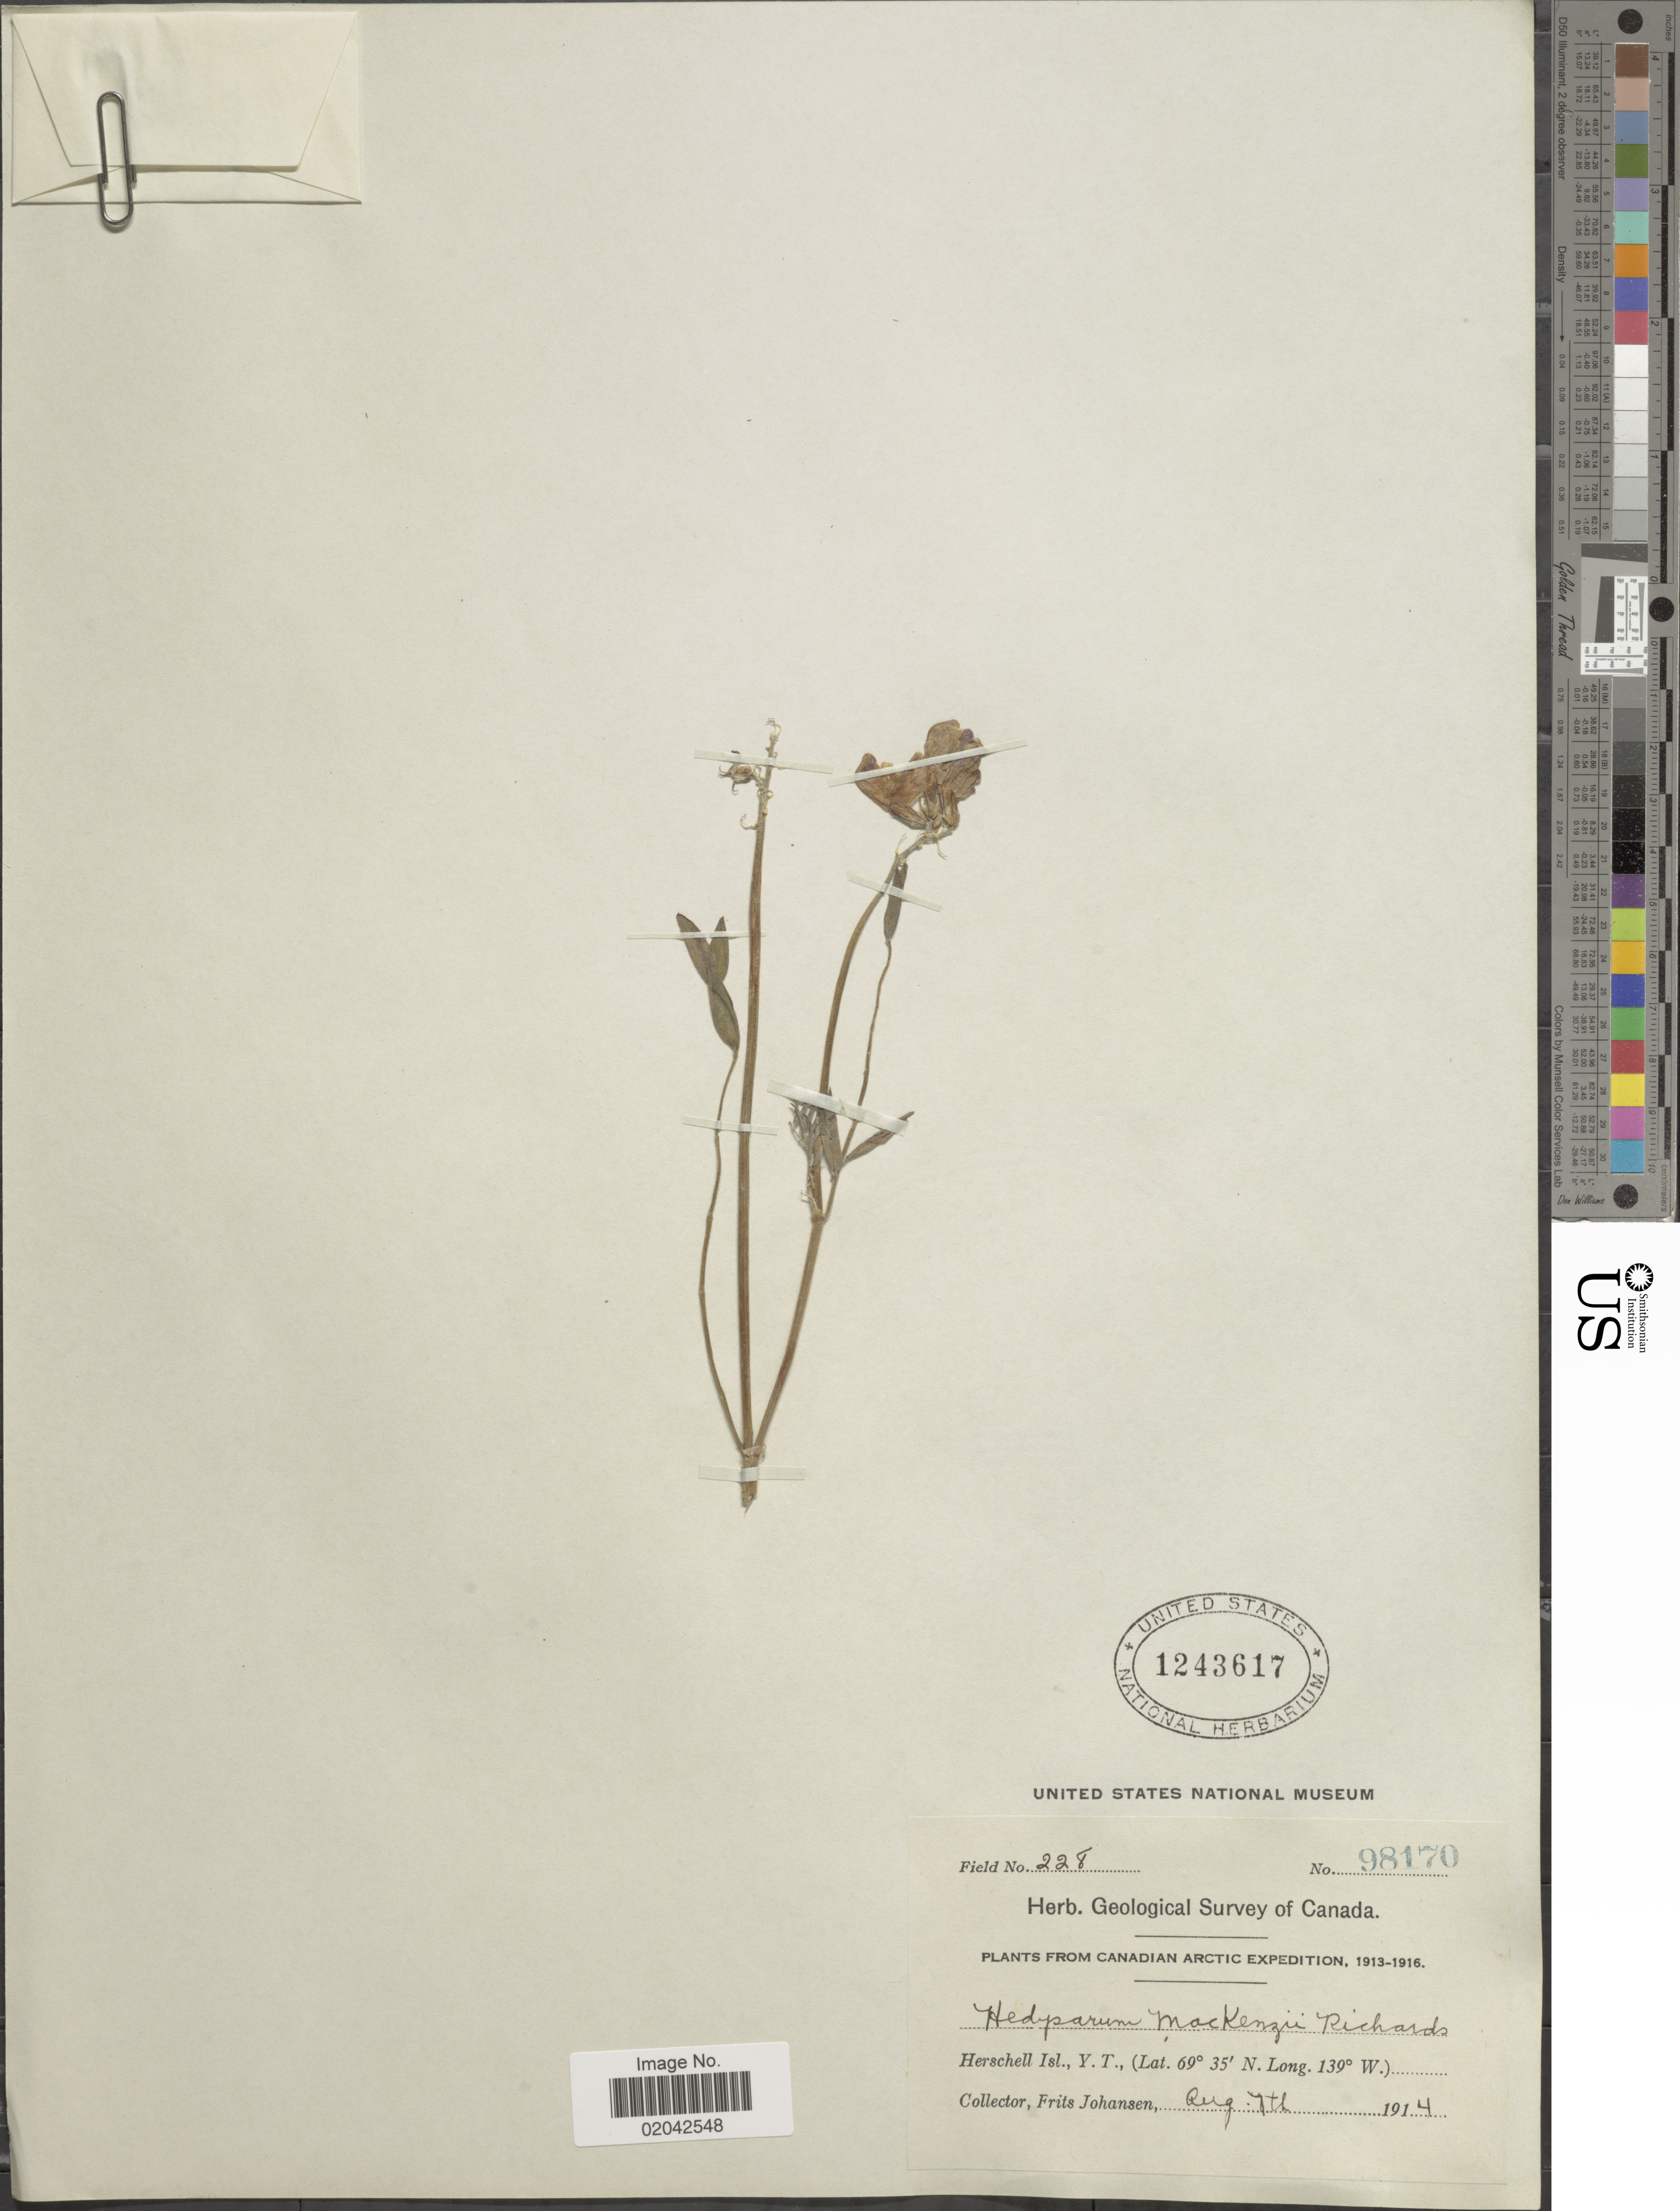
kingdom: Plantae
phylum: Tracheophyta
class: Magnoliopsida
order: Fabales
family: Fabaceae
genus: Hedysarum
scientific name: Hedysarum mackenziei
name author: Richardson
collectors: F. Johansen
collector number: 98170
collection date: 1914-08-07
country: Canada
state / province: Yukon Territory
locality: Canadian Arctic, Herschell Isl., Y. T.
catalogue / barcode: US 1243617